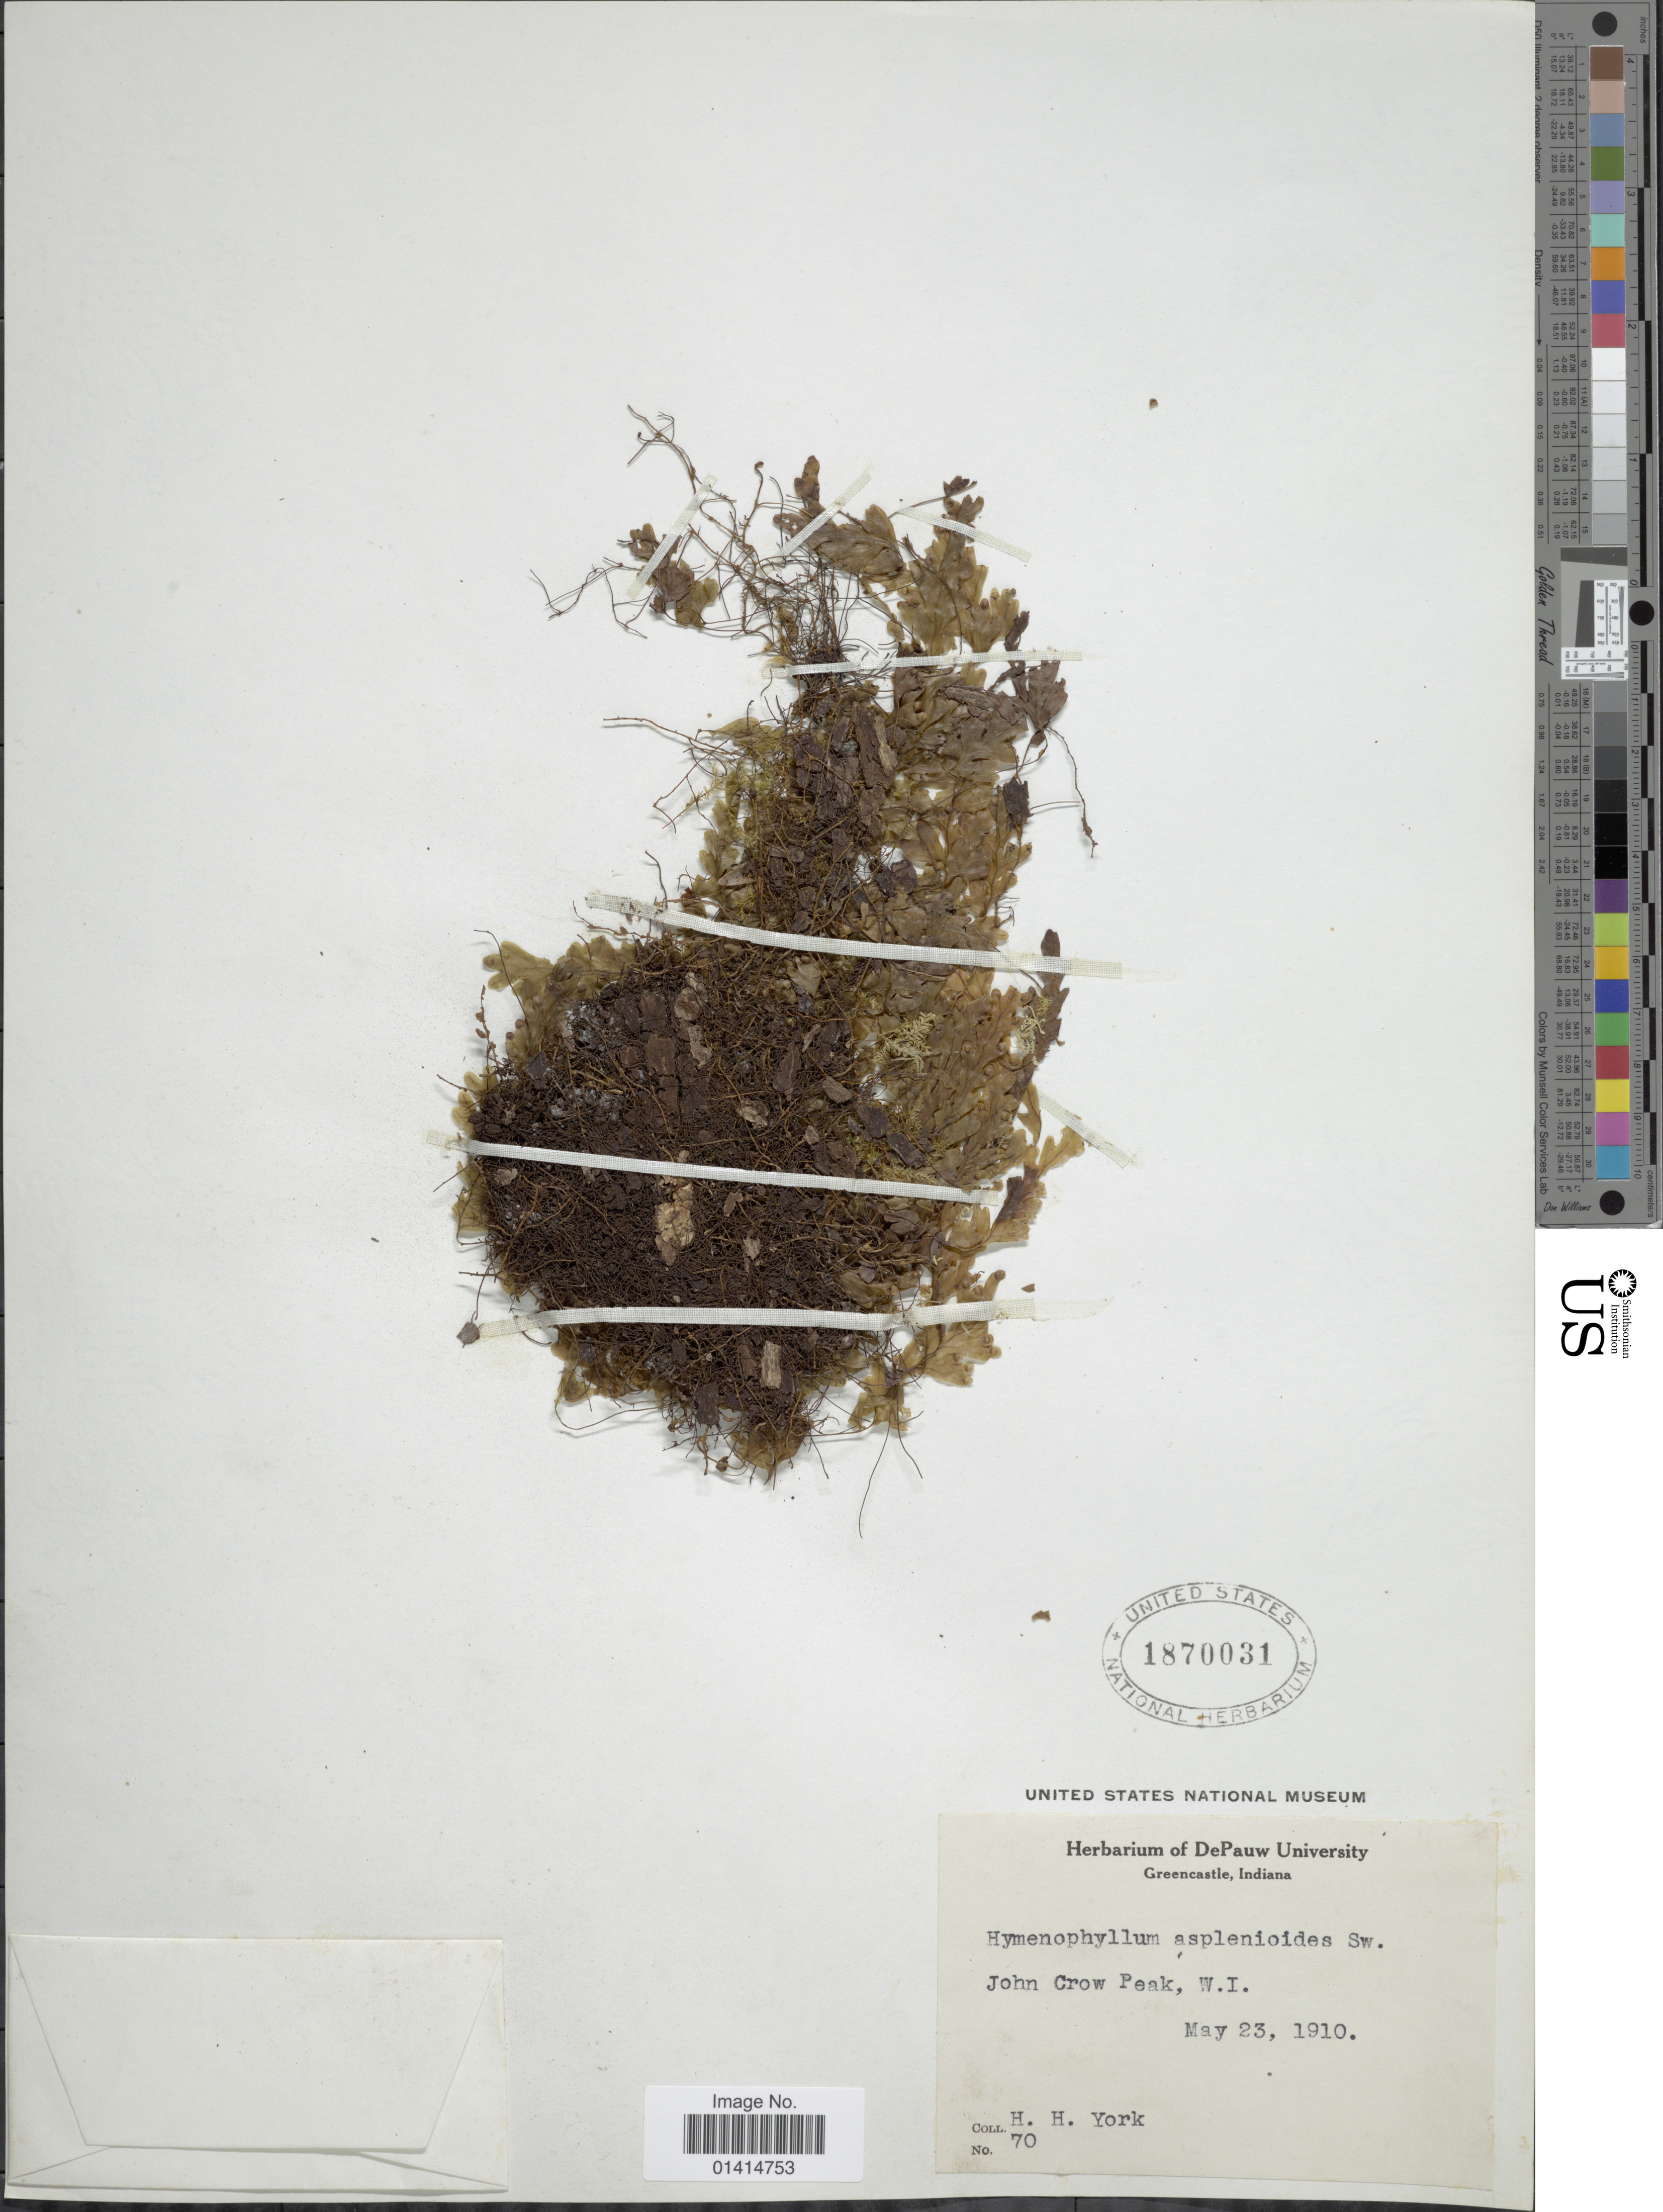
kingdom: Plantae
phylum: Tracheophyta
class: Polypodiopsida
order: Hymenophyllales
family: Hymenophyllaceae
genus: Hymenophyllum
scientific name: Hymenophyllum asplenioides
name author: (Sw.) Sw.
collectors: H. York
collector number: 70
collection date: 1910-05-23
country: United States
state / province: Wisconsin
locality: Greenscastle, Indiana, John Crow Peak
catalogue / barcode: US 1870031